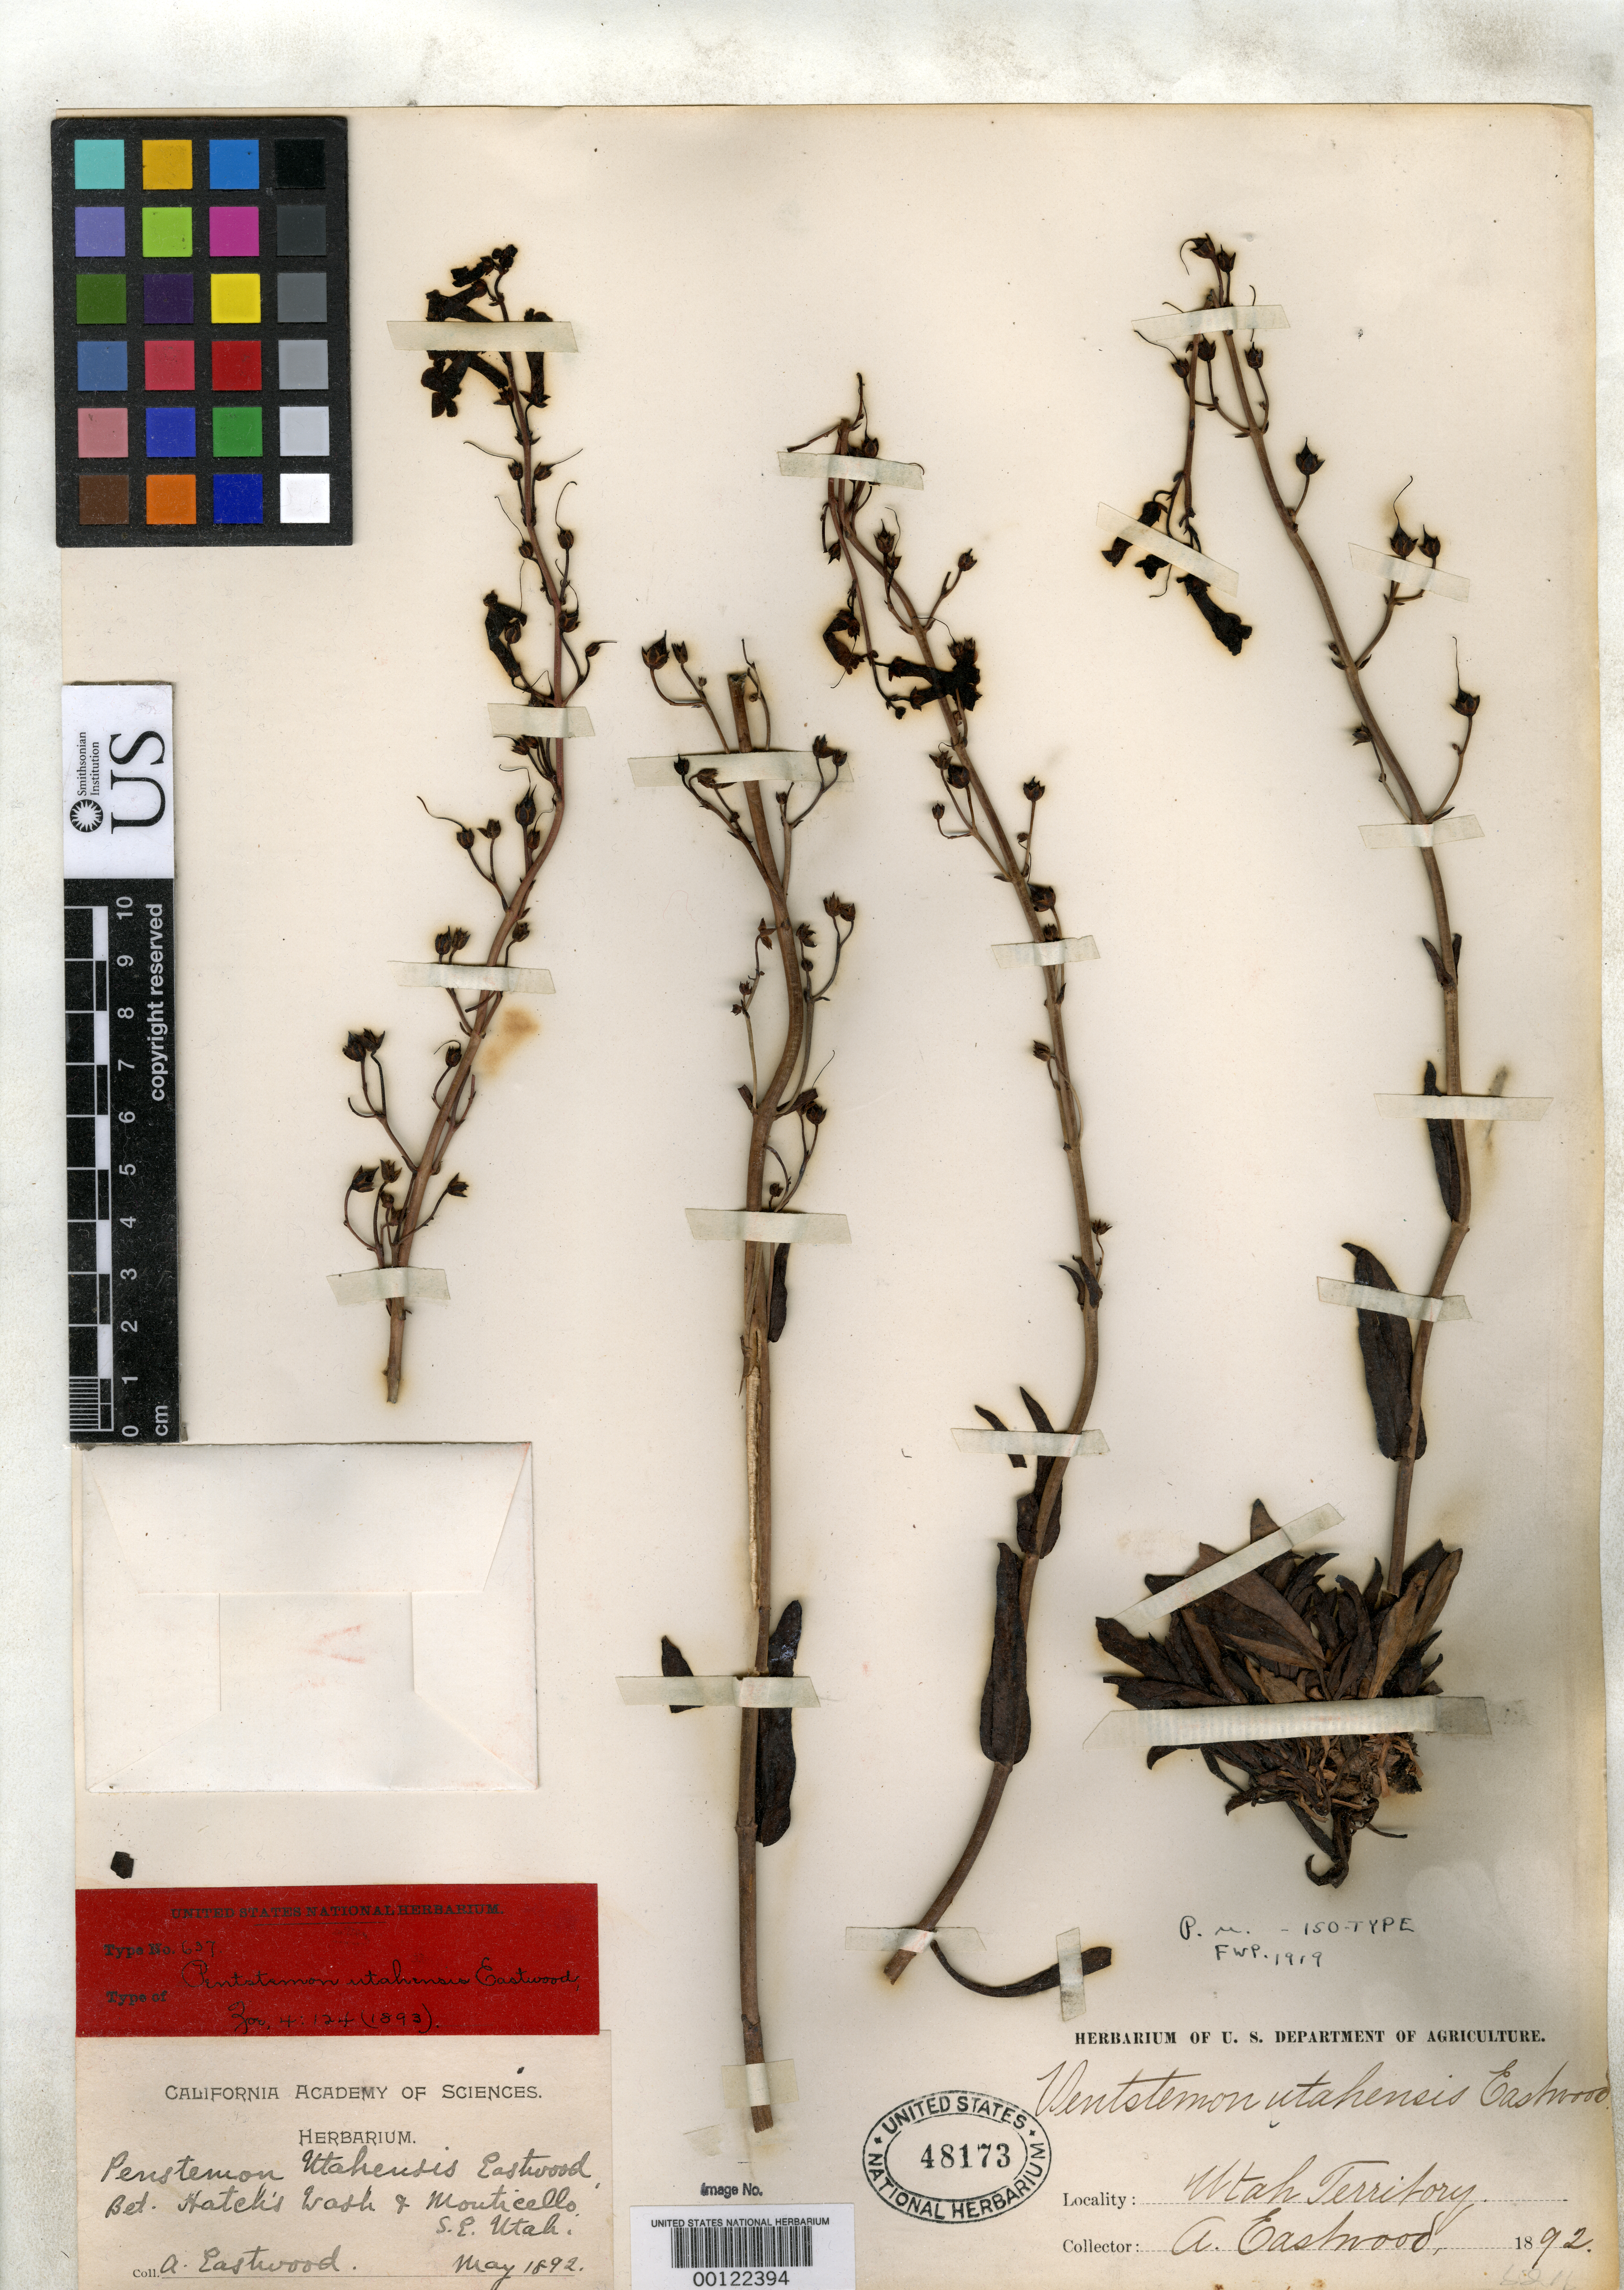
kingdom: Plantae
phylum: Tracheophyta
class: Magnoliopsida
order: Lamiales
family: Plantaginaceae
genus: Penstemon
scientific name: Penstemon utahensis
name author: Eastw.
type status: Isotype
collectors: A. Eastwood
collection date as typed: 28 May 1892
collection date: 1892-05-28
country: United States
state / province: Utah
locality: Monticello.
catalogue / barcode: US 48173